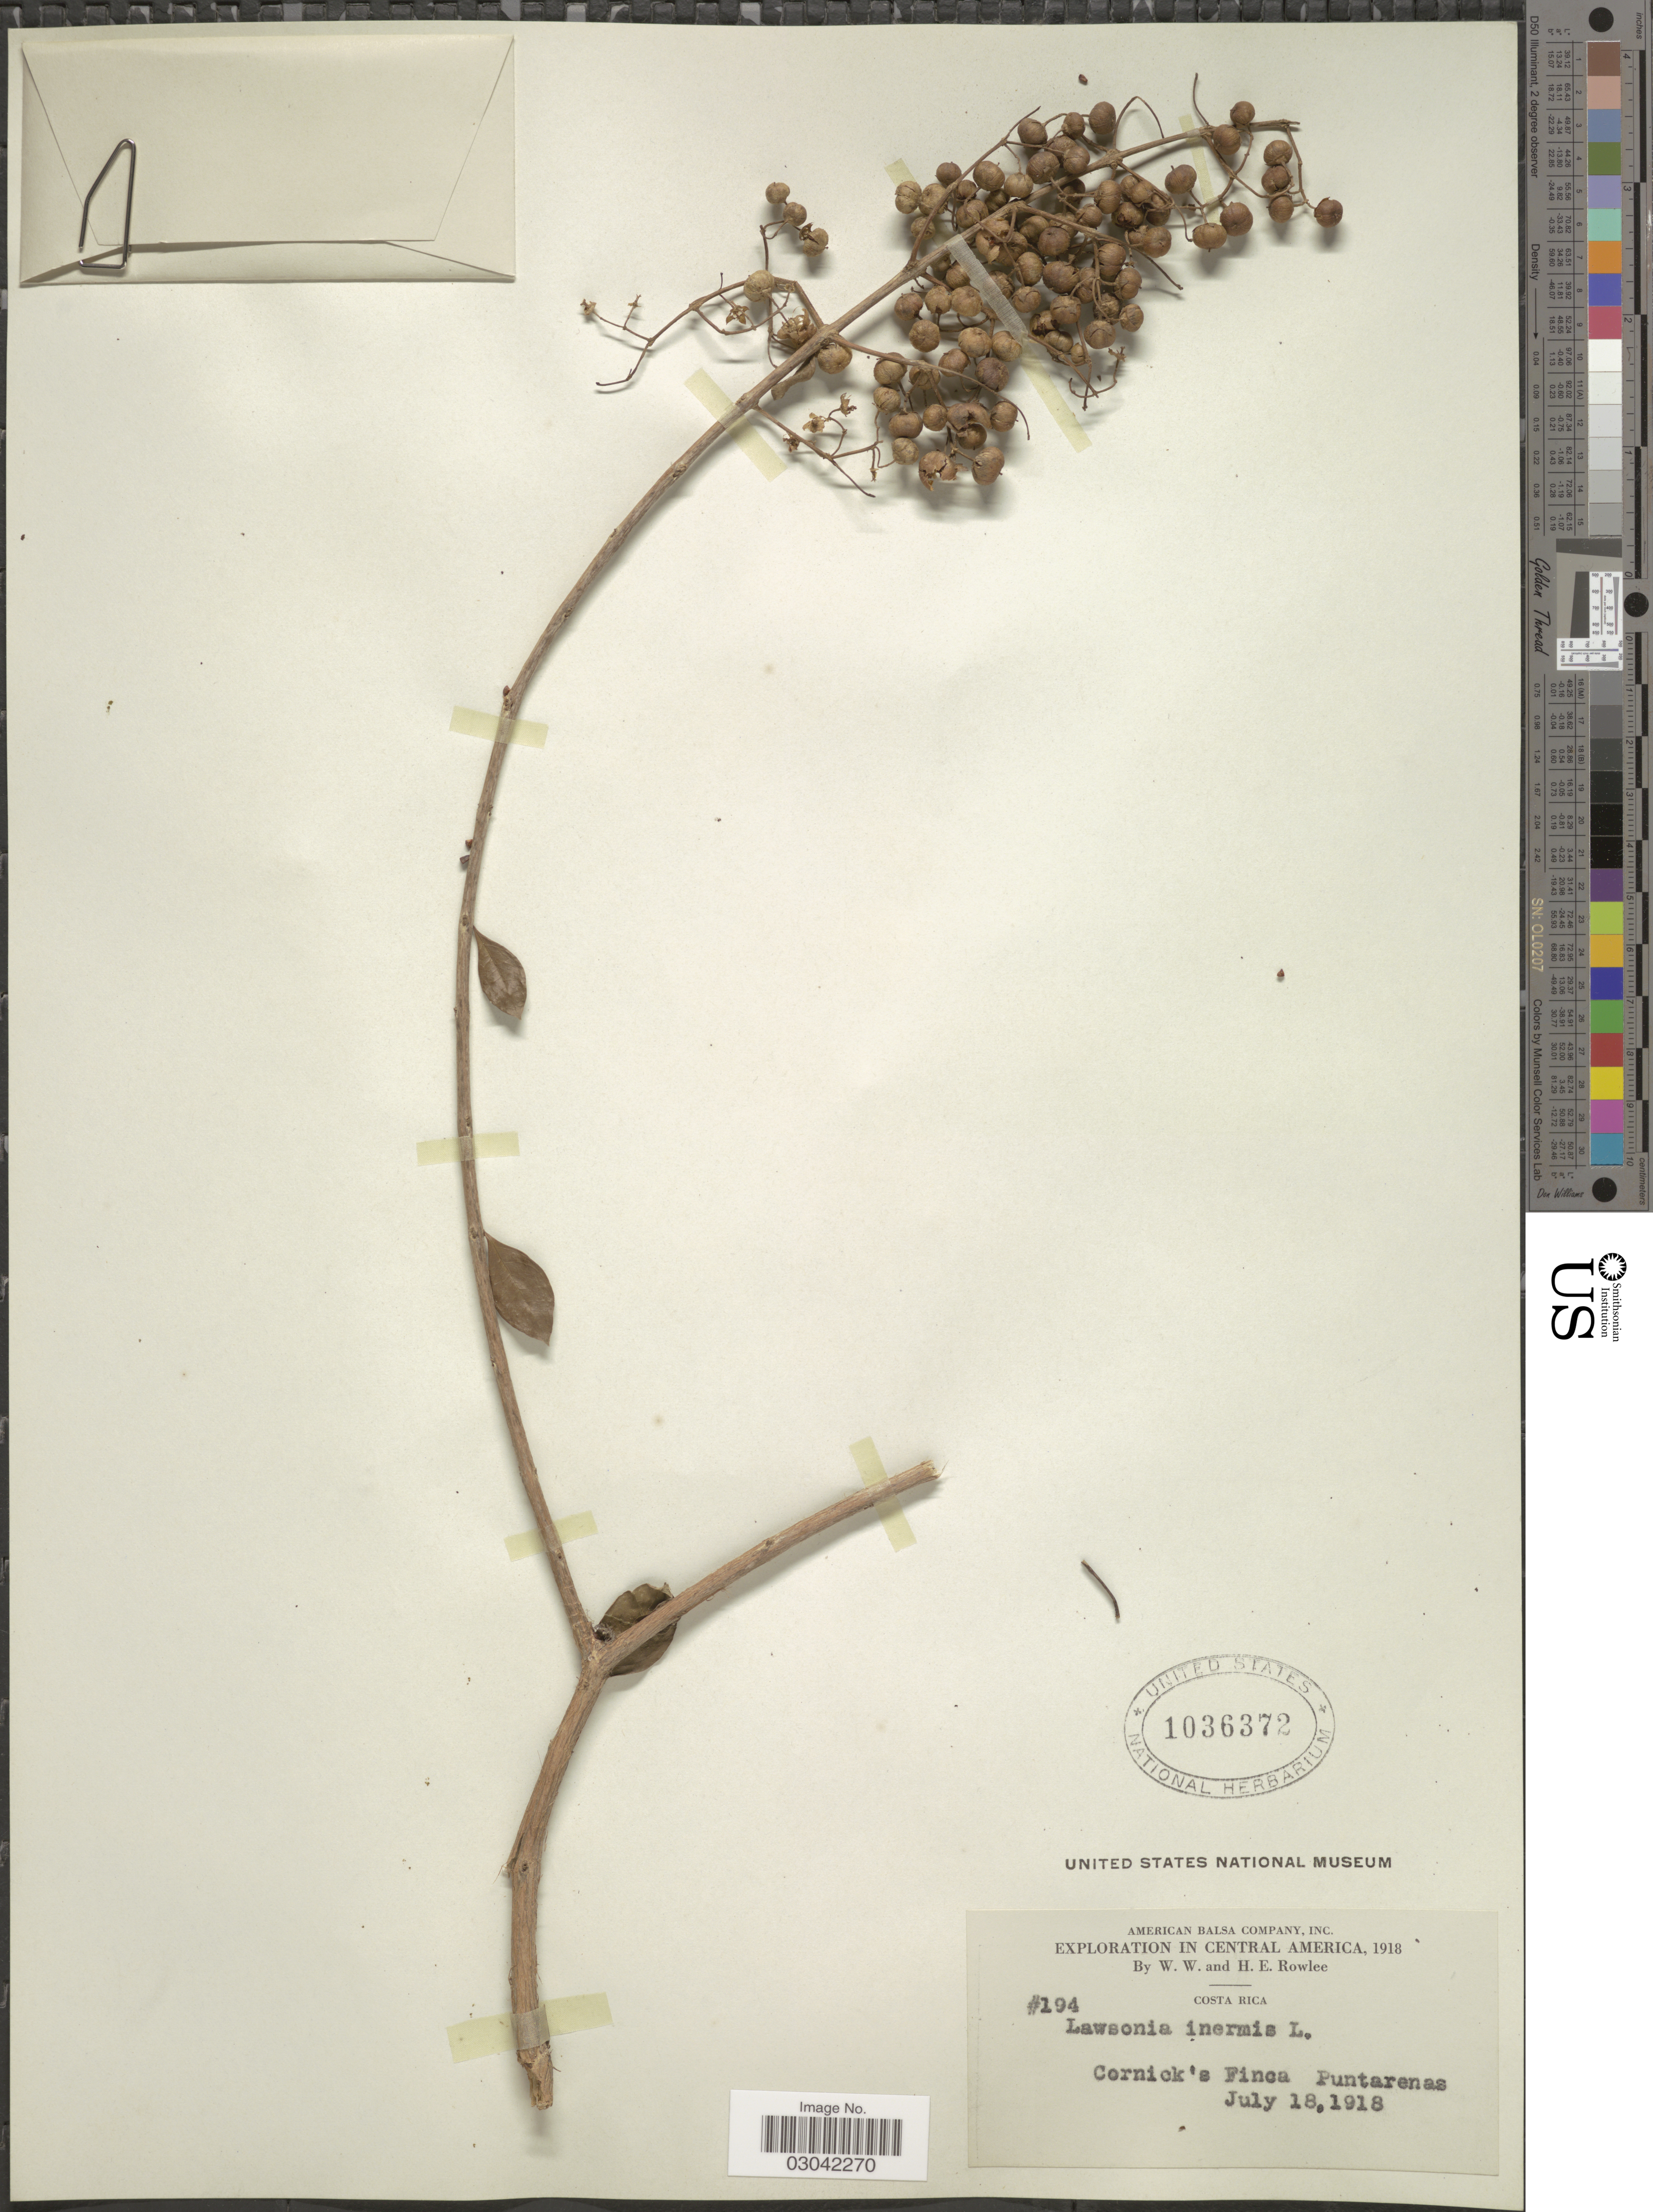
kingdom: Plantae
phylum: Tracheophyta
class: Magnoliopsida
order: Myrtales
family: Lythraceae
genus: Lawsonia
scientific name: Lawsonia inermis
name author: L.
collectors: W. W. Rowlee & H. E. Rowlee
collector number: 194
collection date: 1918-07-18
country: Costa Rica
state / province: Puntarenas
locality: Cornick's Finca.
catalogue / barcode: US 1036372